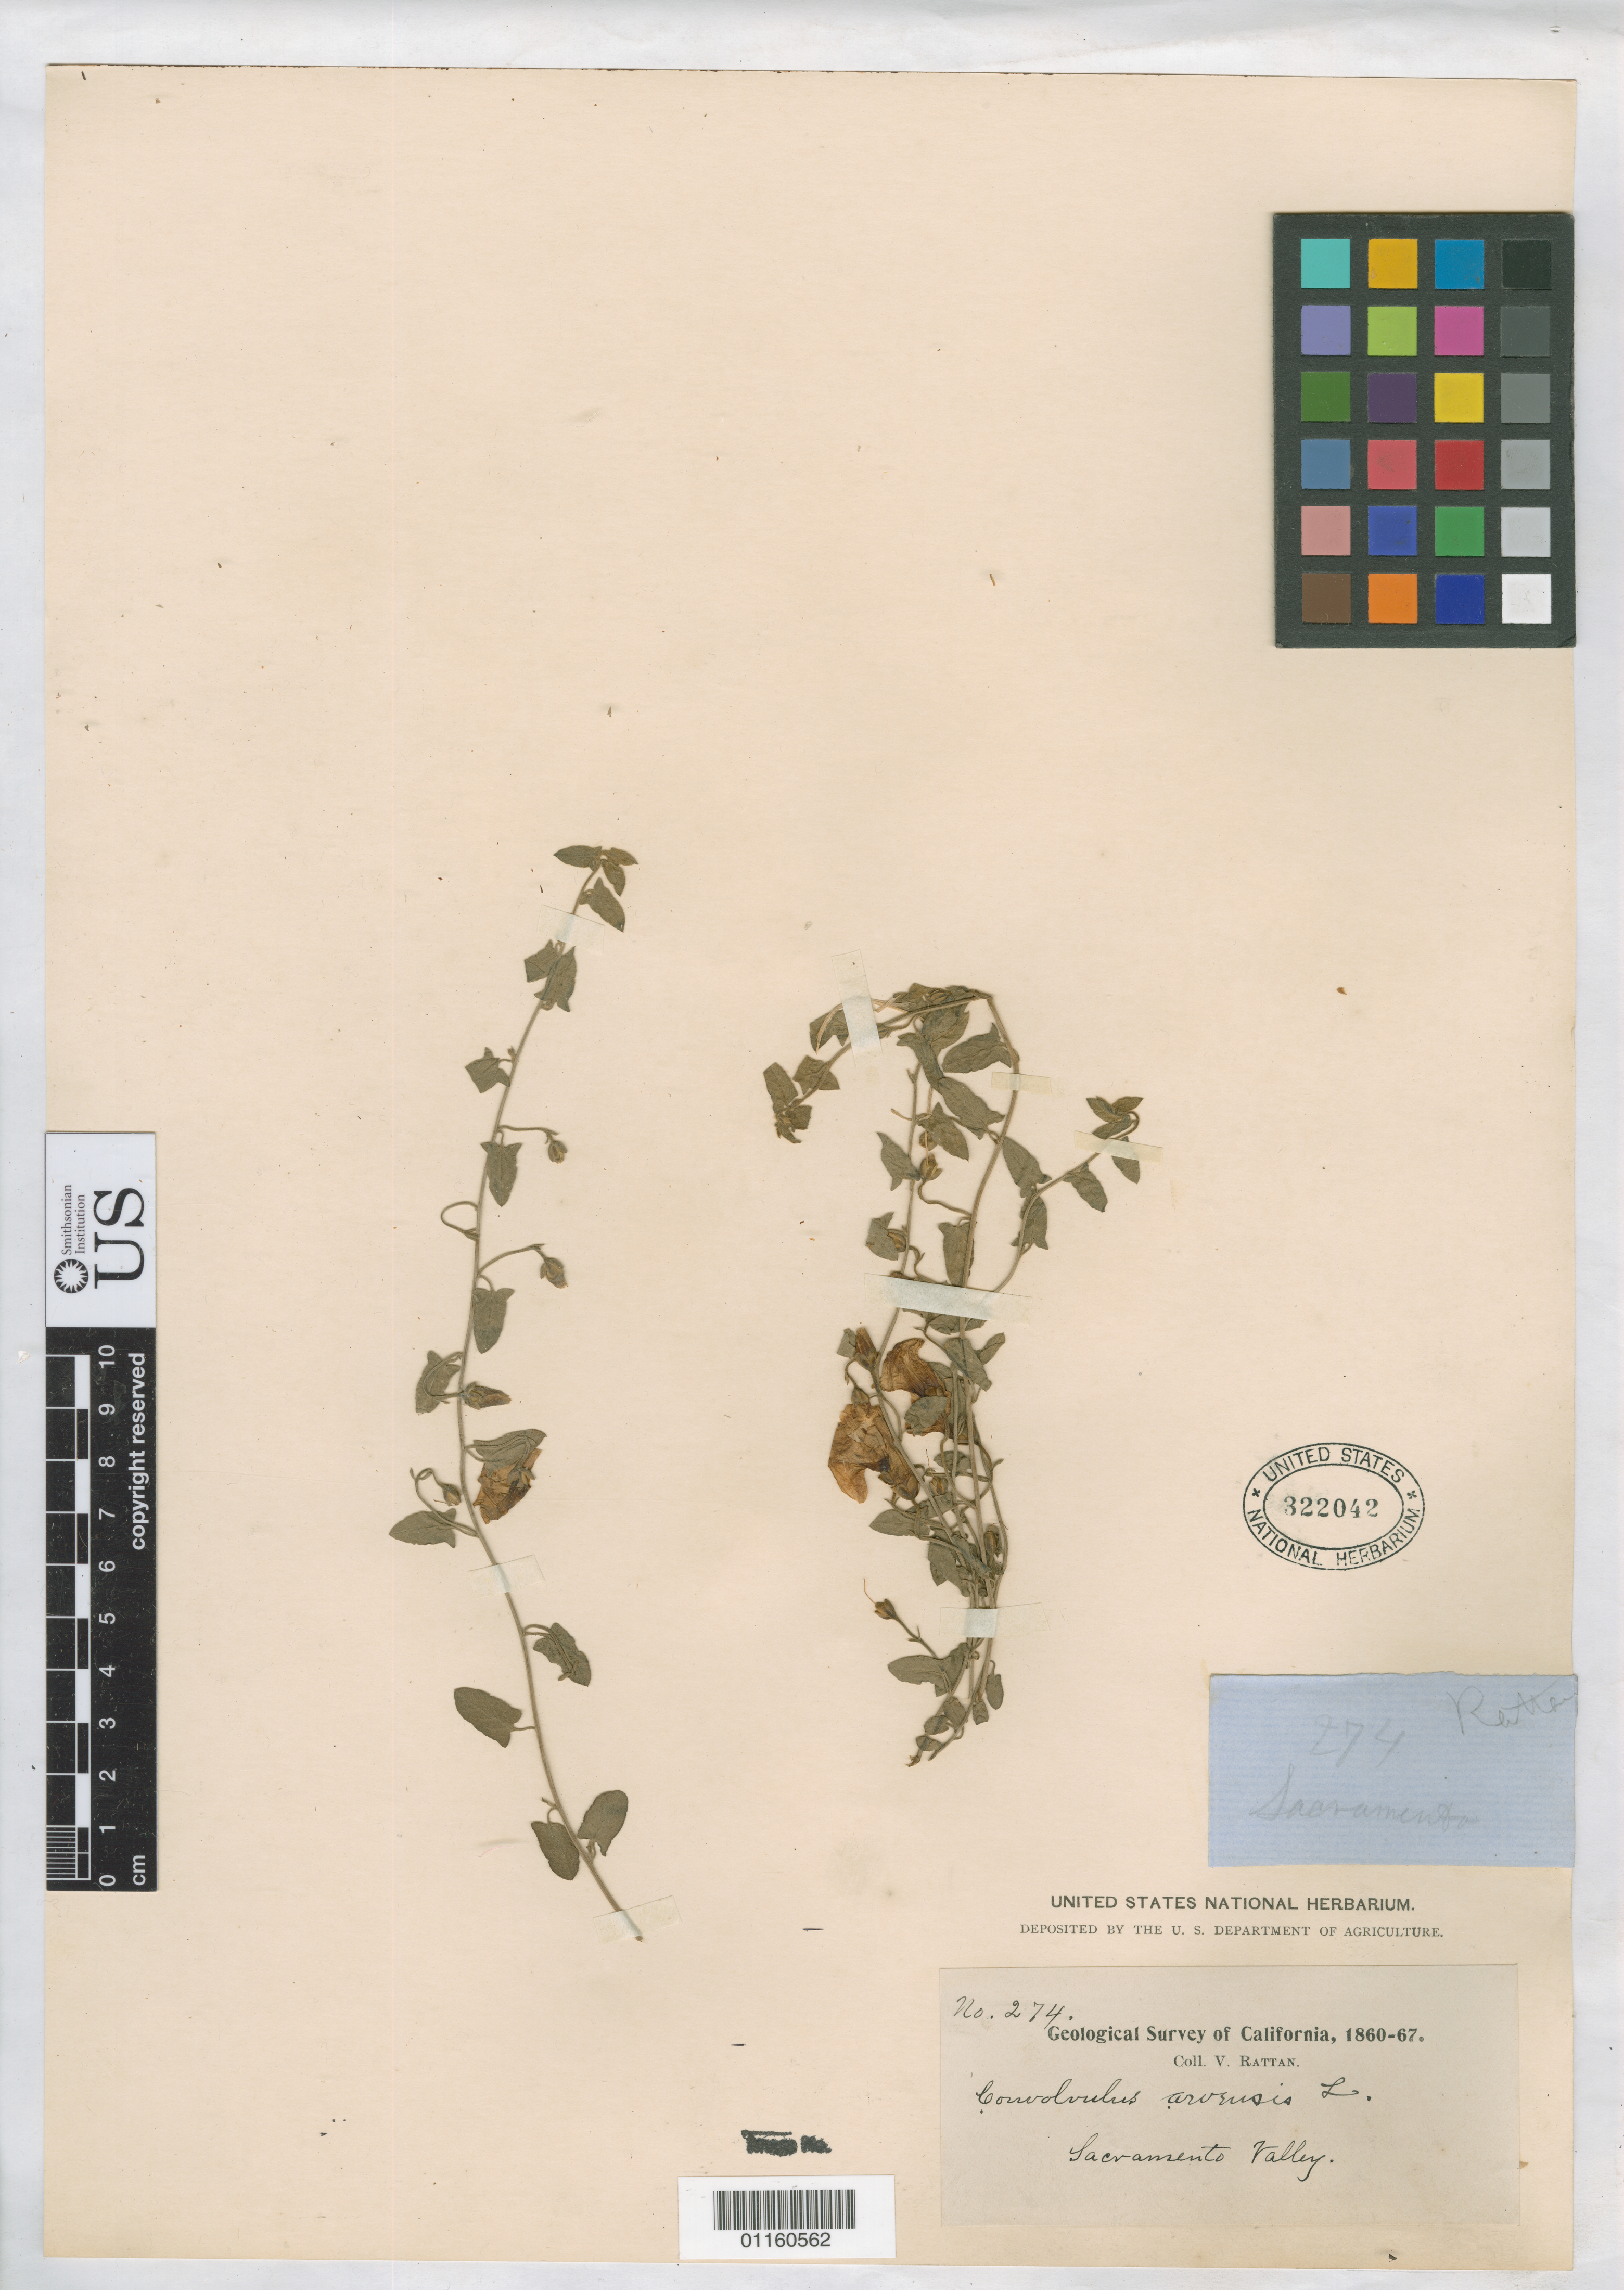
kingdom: Plantae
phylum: Tracheophyta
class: Magnoliopsida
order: Solanales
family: Convolvulaceae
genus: Convolvulus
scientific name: Convolvulus arvensis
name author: L.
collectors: V. Rattan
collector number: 274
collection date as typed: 1860 to -- --- 1867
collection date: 1860/1867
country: United States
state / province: California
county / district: Sacramento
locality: Sacramento Valley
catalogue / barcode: US 322042